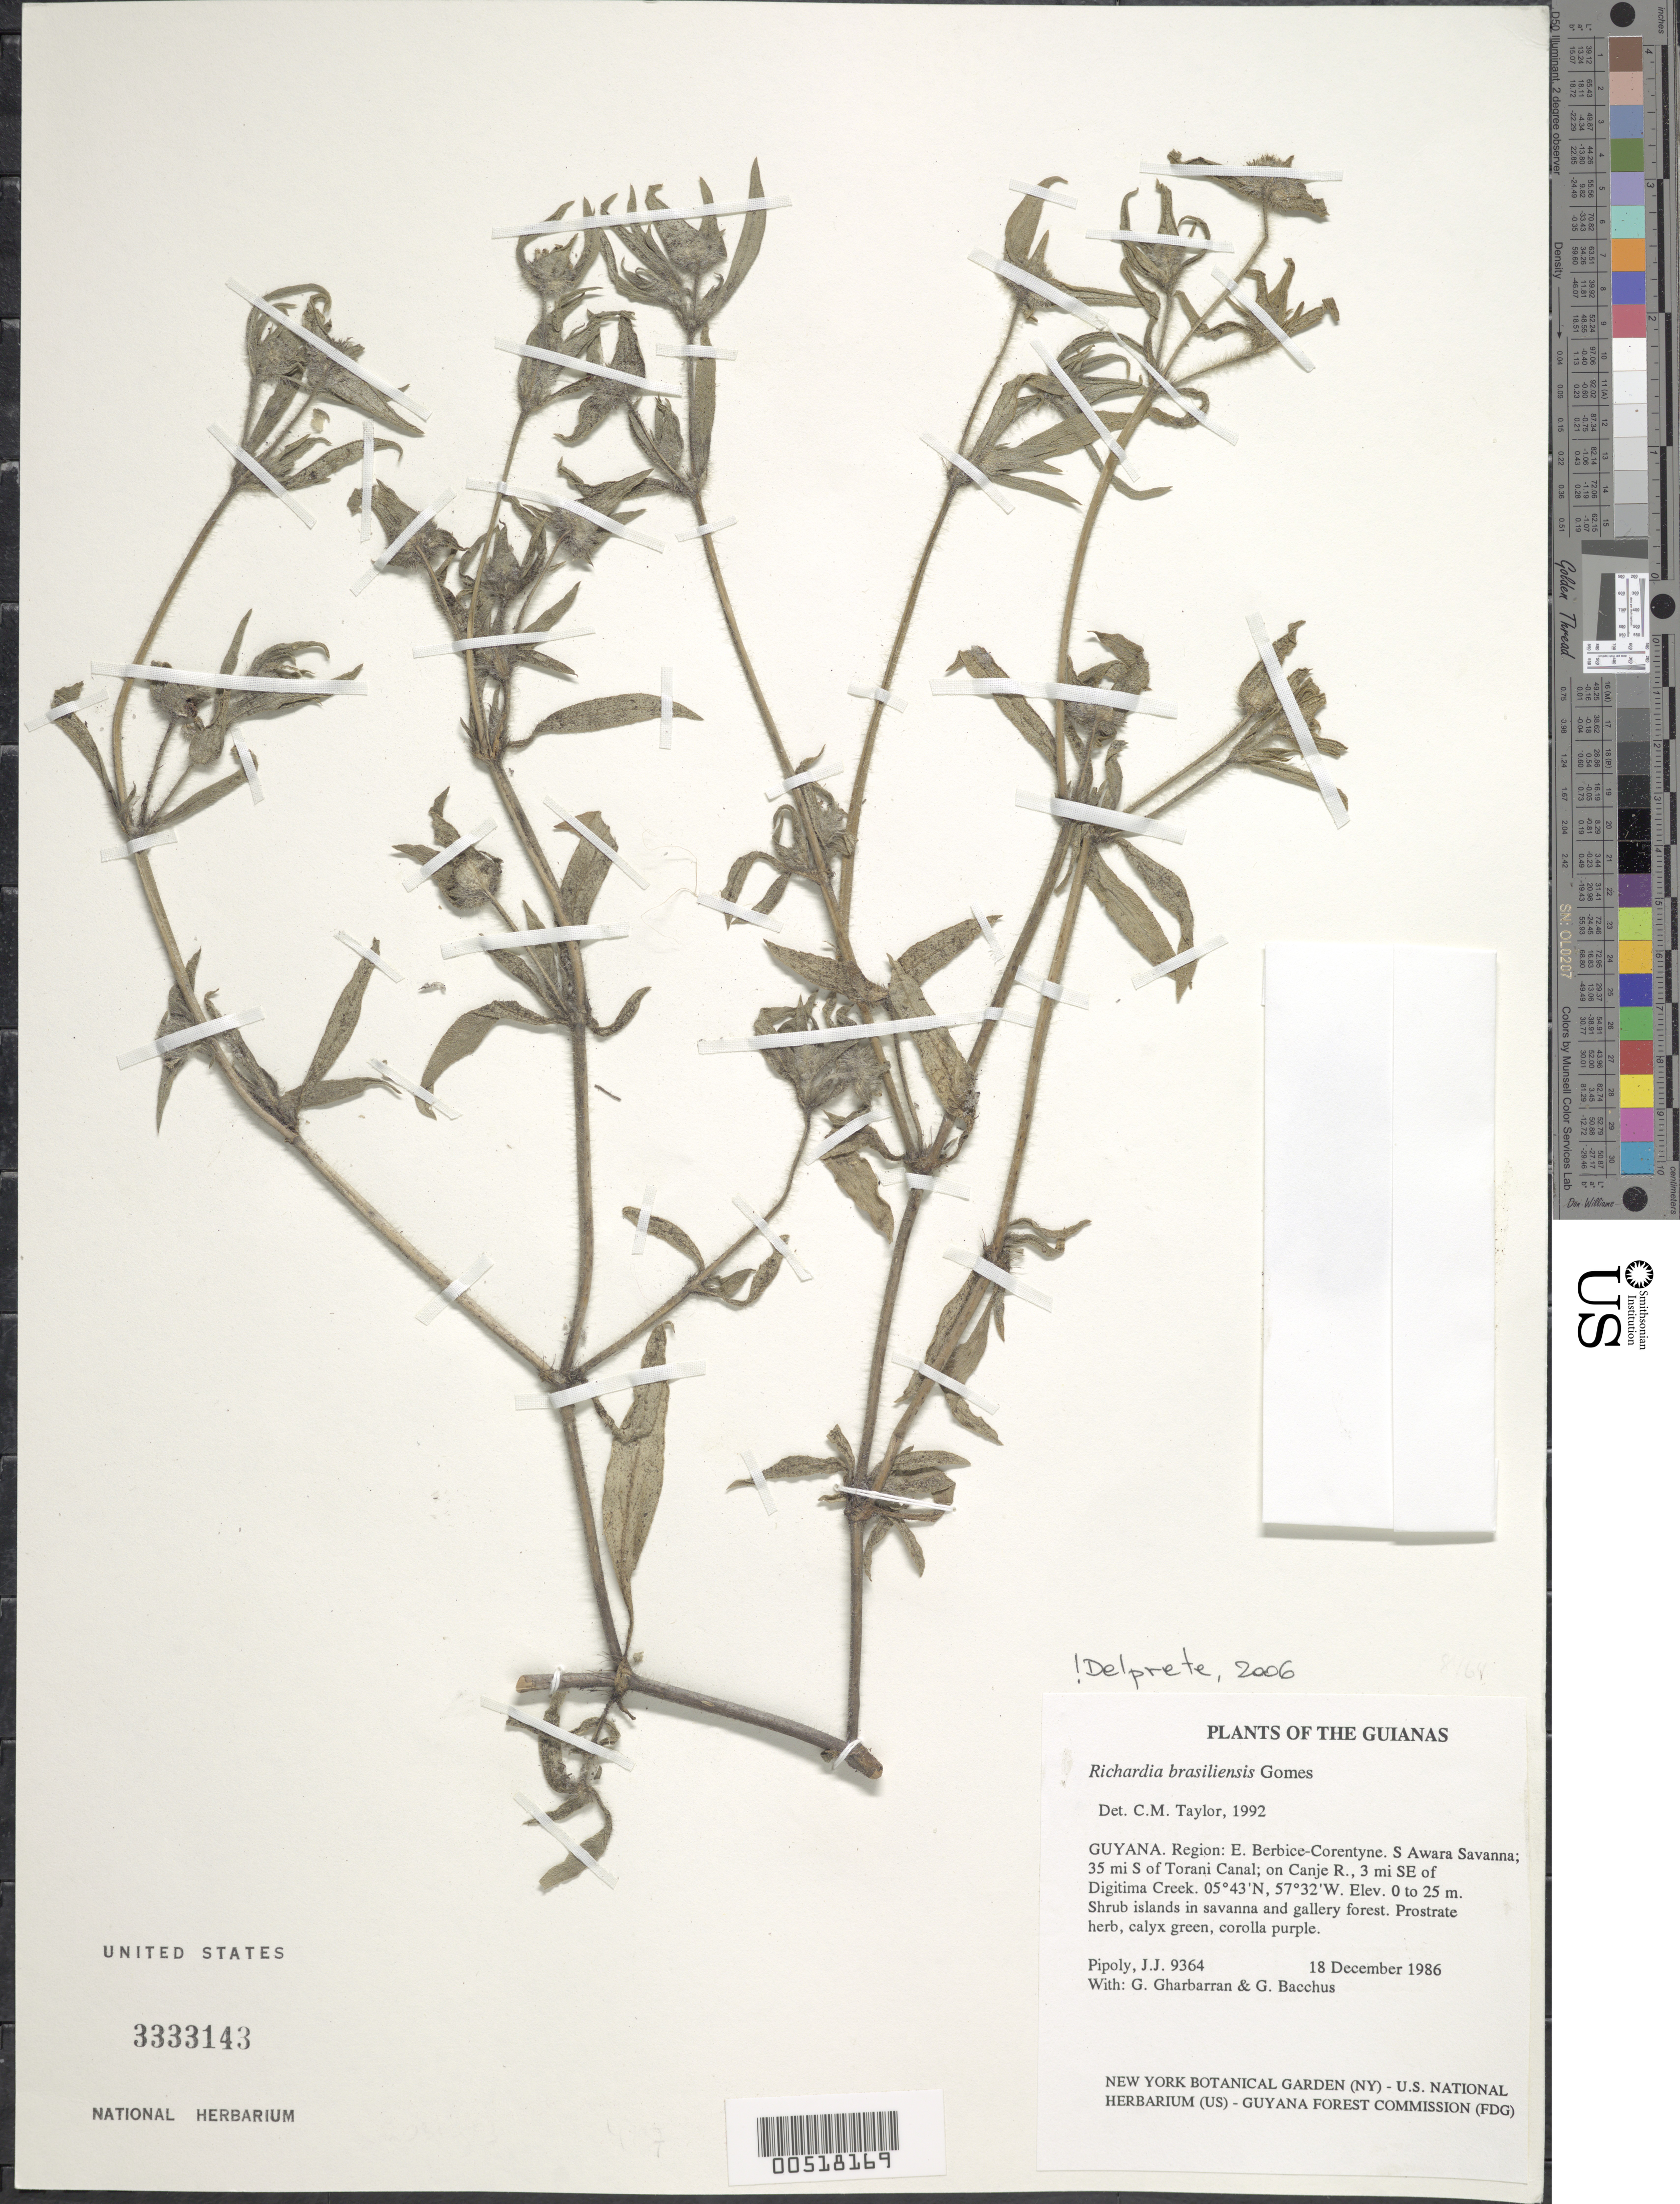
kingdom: Plantae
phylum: Tracheophyta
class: Magnoliopsida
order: Gentianales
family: Rubiaceae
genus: Richardia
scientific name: Richardia brasiliensis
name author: Gomes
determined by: Delprete, P. G., Herb. de Guyane Cay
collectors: J. J. Pipoly, G. Gharbarran & G. Bacchus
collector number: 9364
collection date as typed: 18 December 1986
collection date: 1986-12-18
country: Guyana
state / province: E. Berbice-Corentyne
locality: S Awara Savanna; ±35 mi S of Torani Canal; on Canje R., 3 mi SE of Digitima Creek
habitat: Shrub islands in savanna and gallery forest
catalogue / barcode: US 3333143